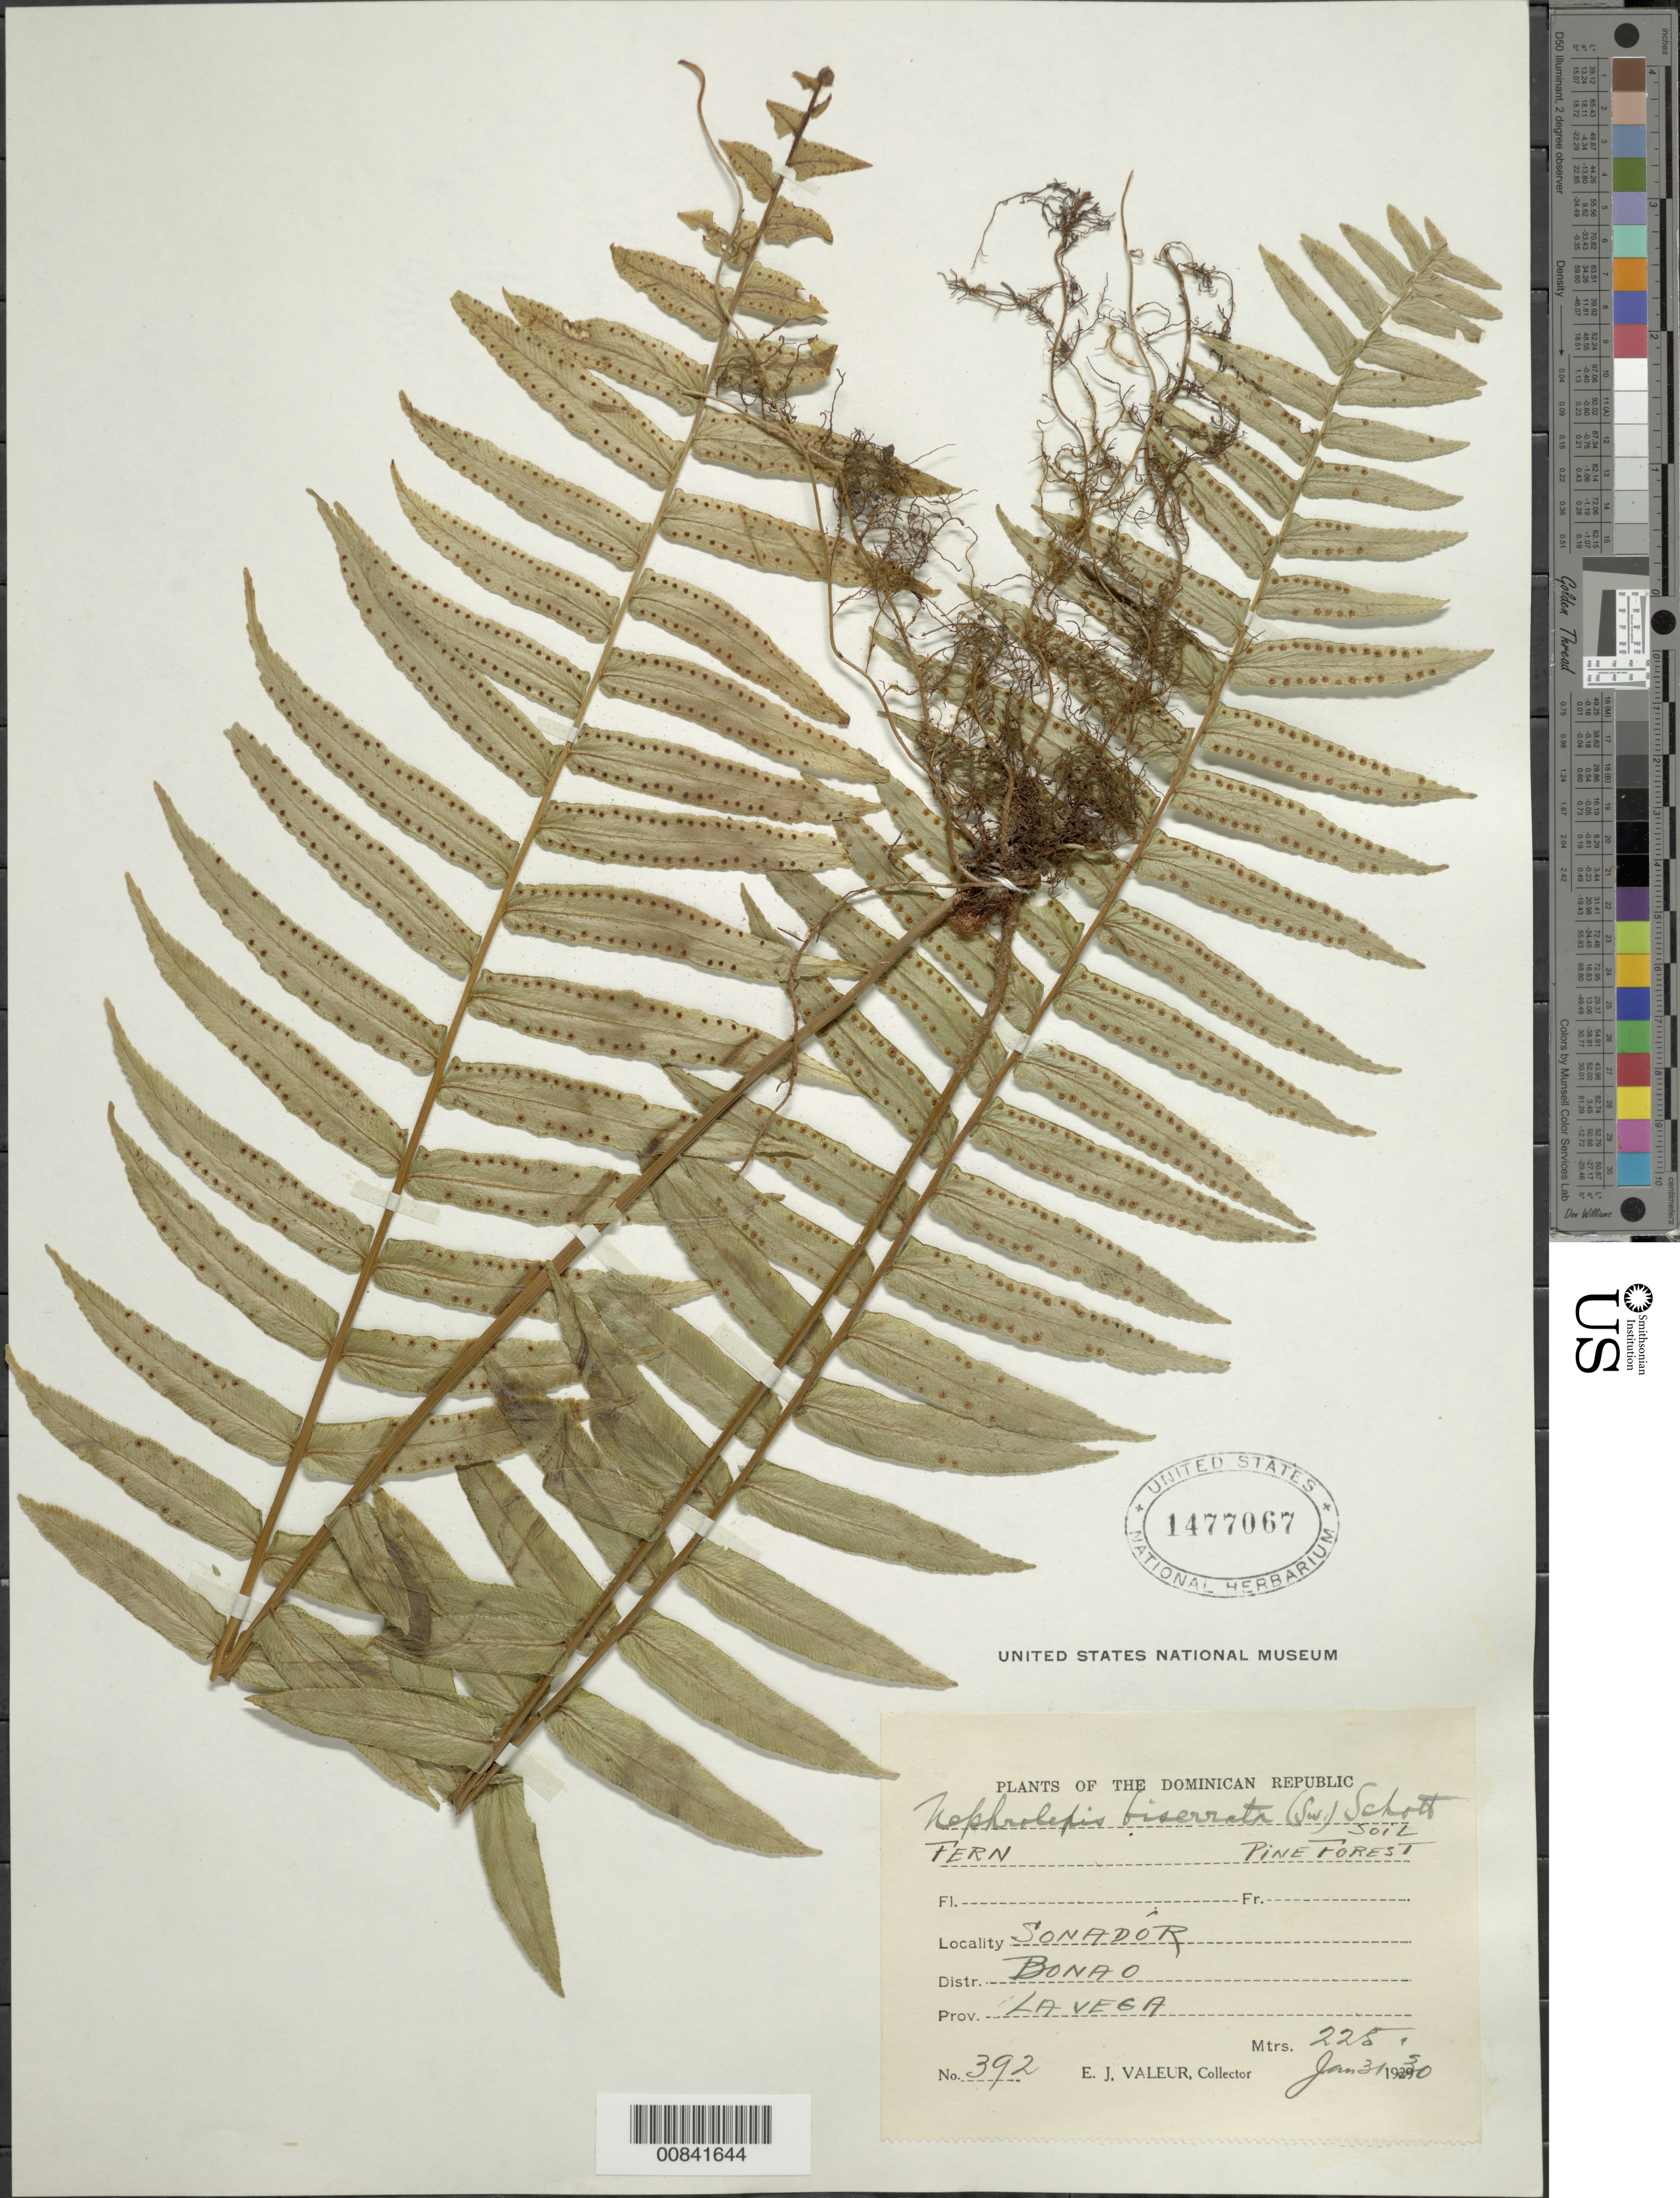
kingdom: Plantae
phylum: Tracheophyta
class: Polypodiopsida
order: Polypodiales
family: Nephrolepidaceae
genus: Nephrolepis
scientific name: Nephrolepis biserrata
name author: (Sw.) Schott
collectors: E. Valeur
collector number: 392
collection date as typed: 31 Jan 1930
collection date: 1930-01-31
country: Dominican Republic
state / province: La Vega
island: Hispaniola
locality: Dist. Bonao, Sonador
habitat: Pine forest, on soil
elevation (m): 225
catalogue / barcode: US 1477067